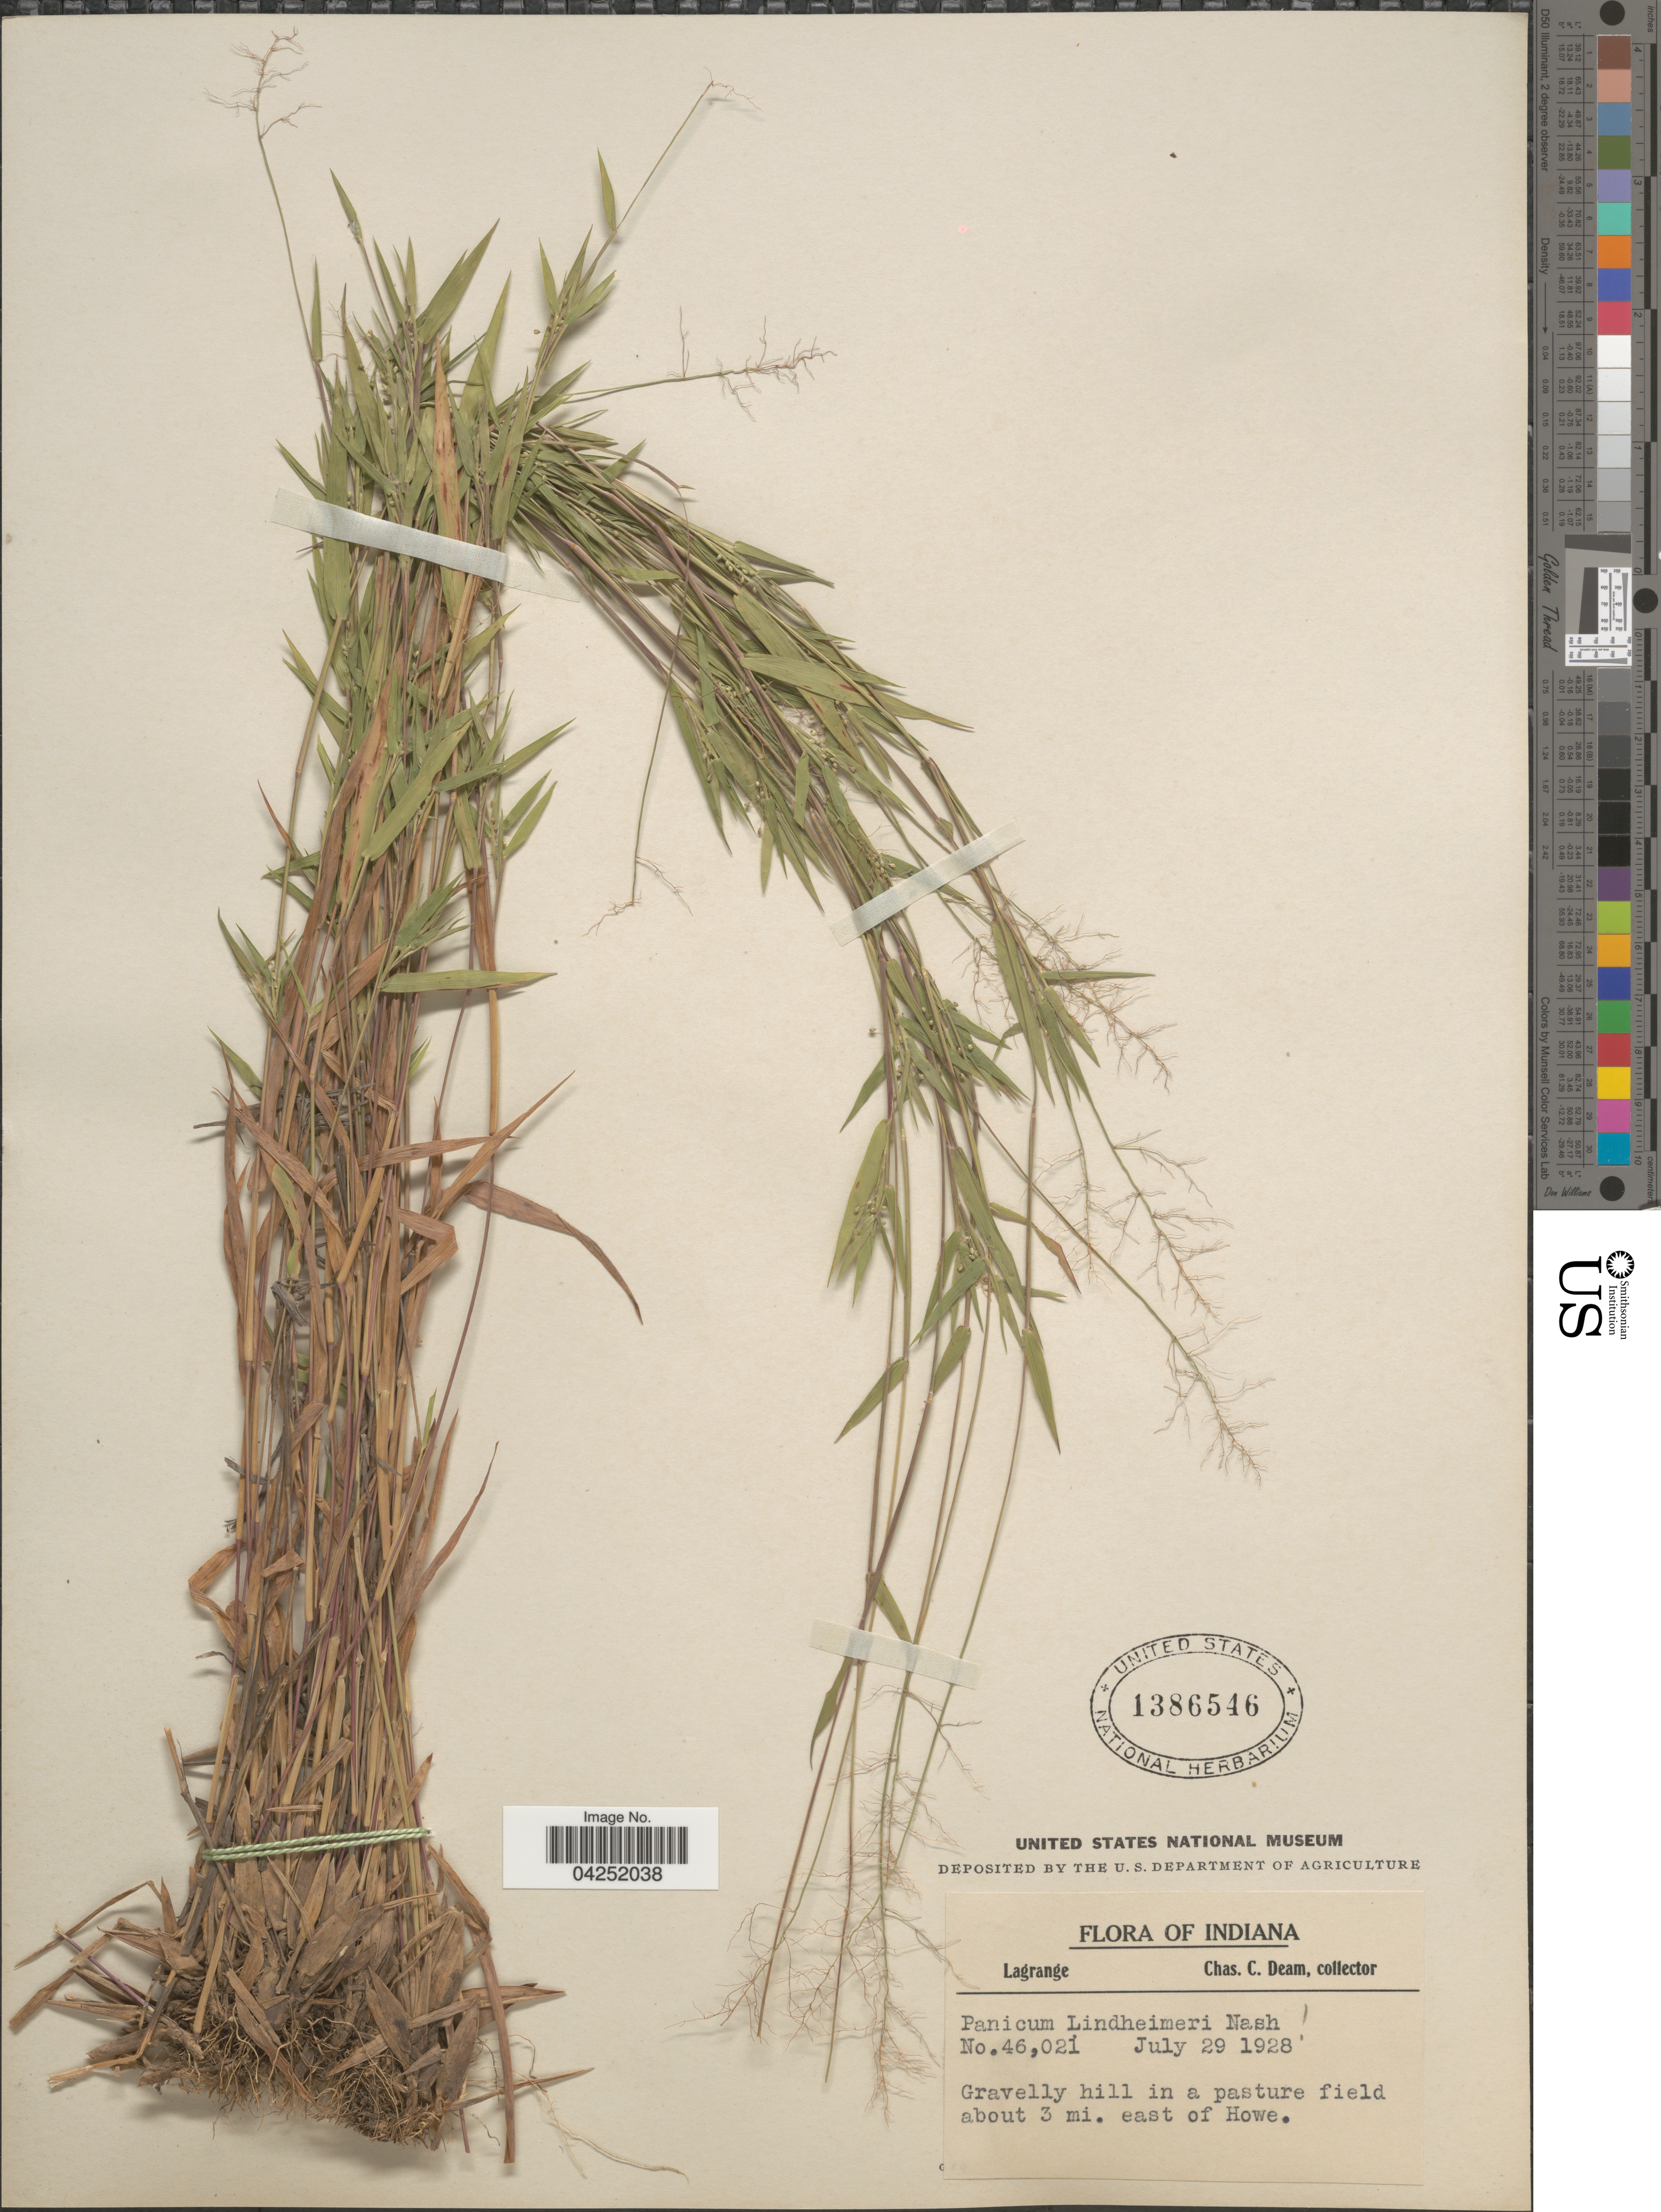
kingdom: Plantae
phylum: Tracheophyta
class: Liliopsida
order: Poales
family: Poaceae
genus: Dichanthelium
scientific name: Dichanthelium acuminatum var. lindheimeri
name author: (Nash) Gould & C.A. Clark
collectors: C. C. Deam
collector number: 46021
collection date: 1928-07-29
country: United States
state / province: Indiana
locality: Lagrange. Gravelly hill in a pastur field about 3 mi. east of Howe.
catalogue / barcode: US 1386546